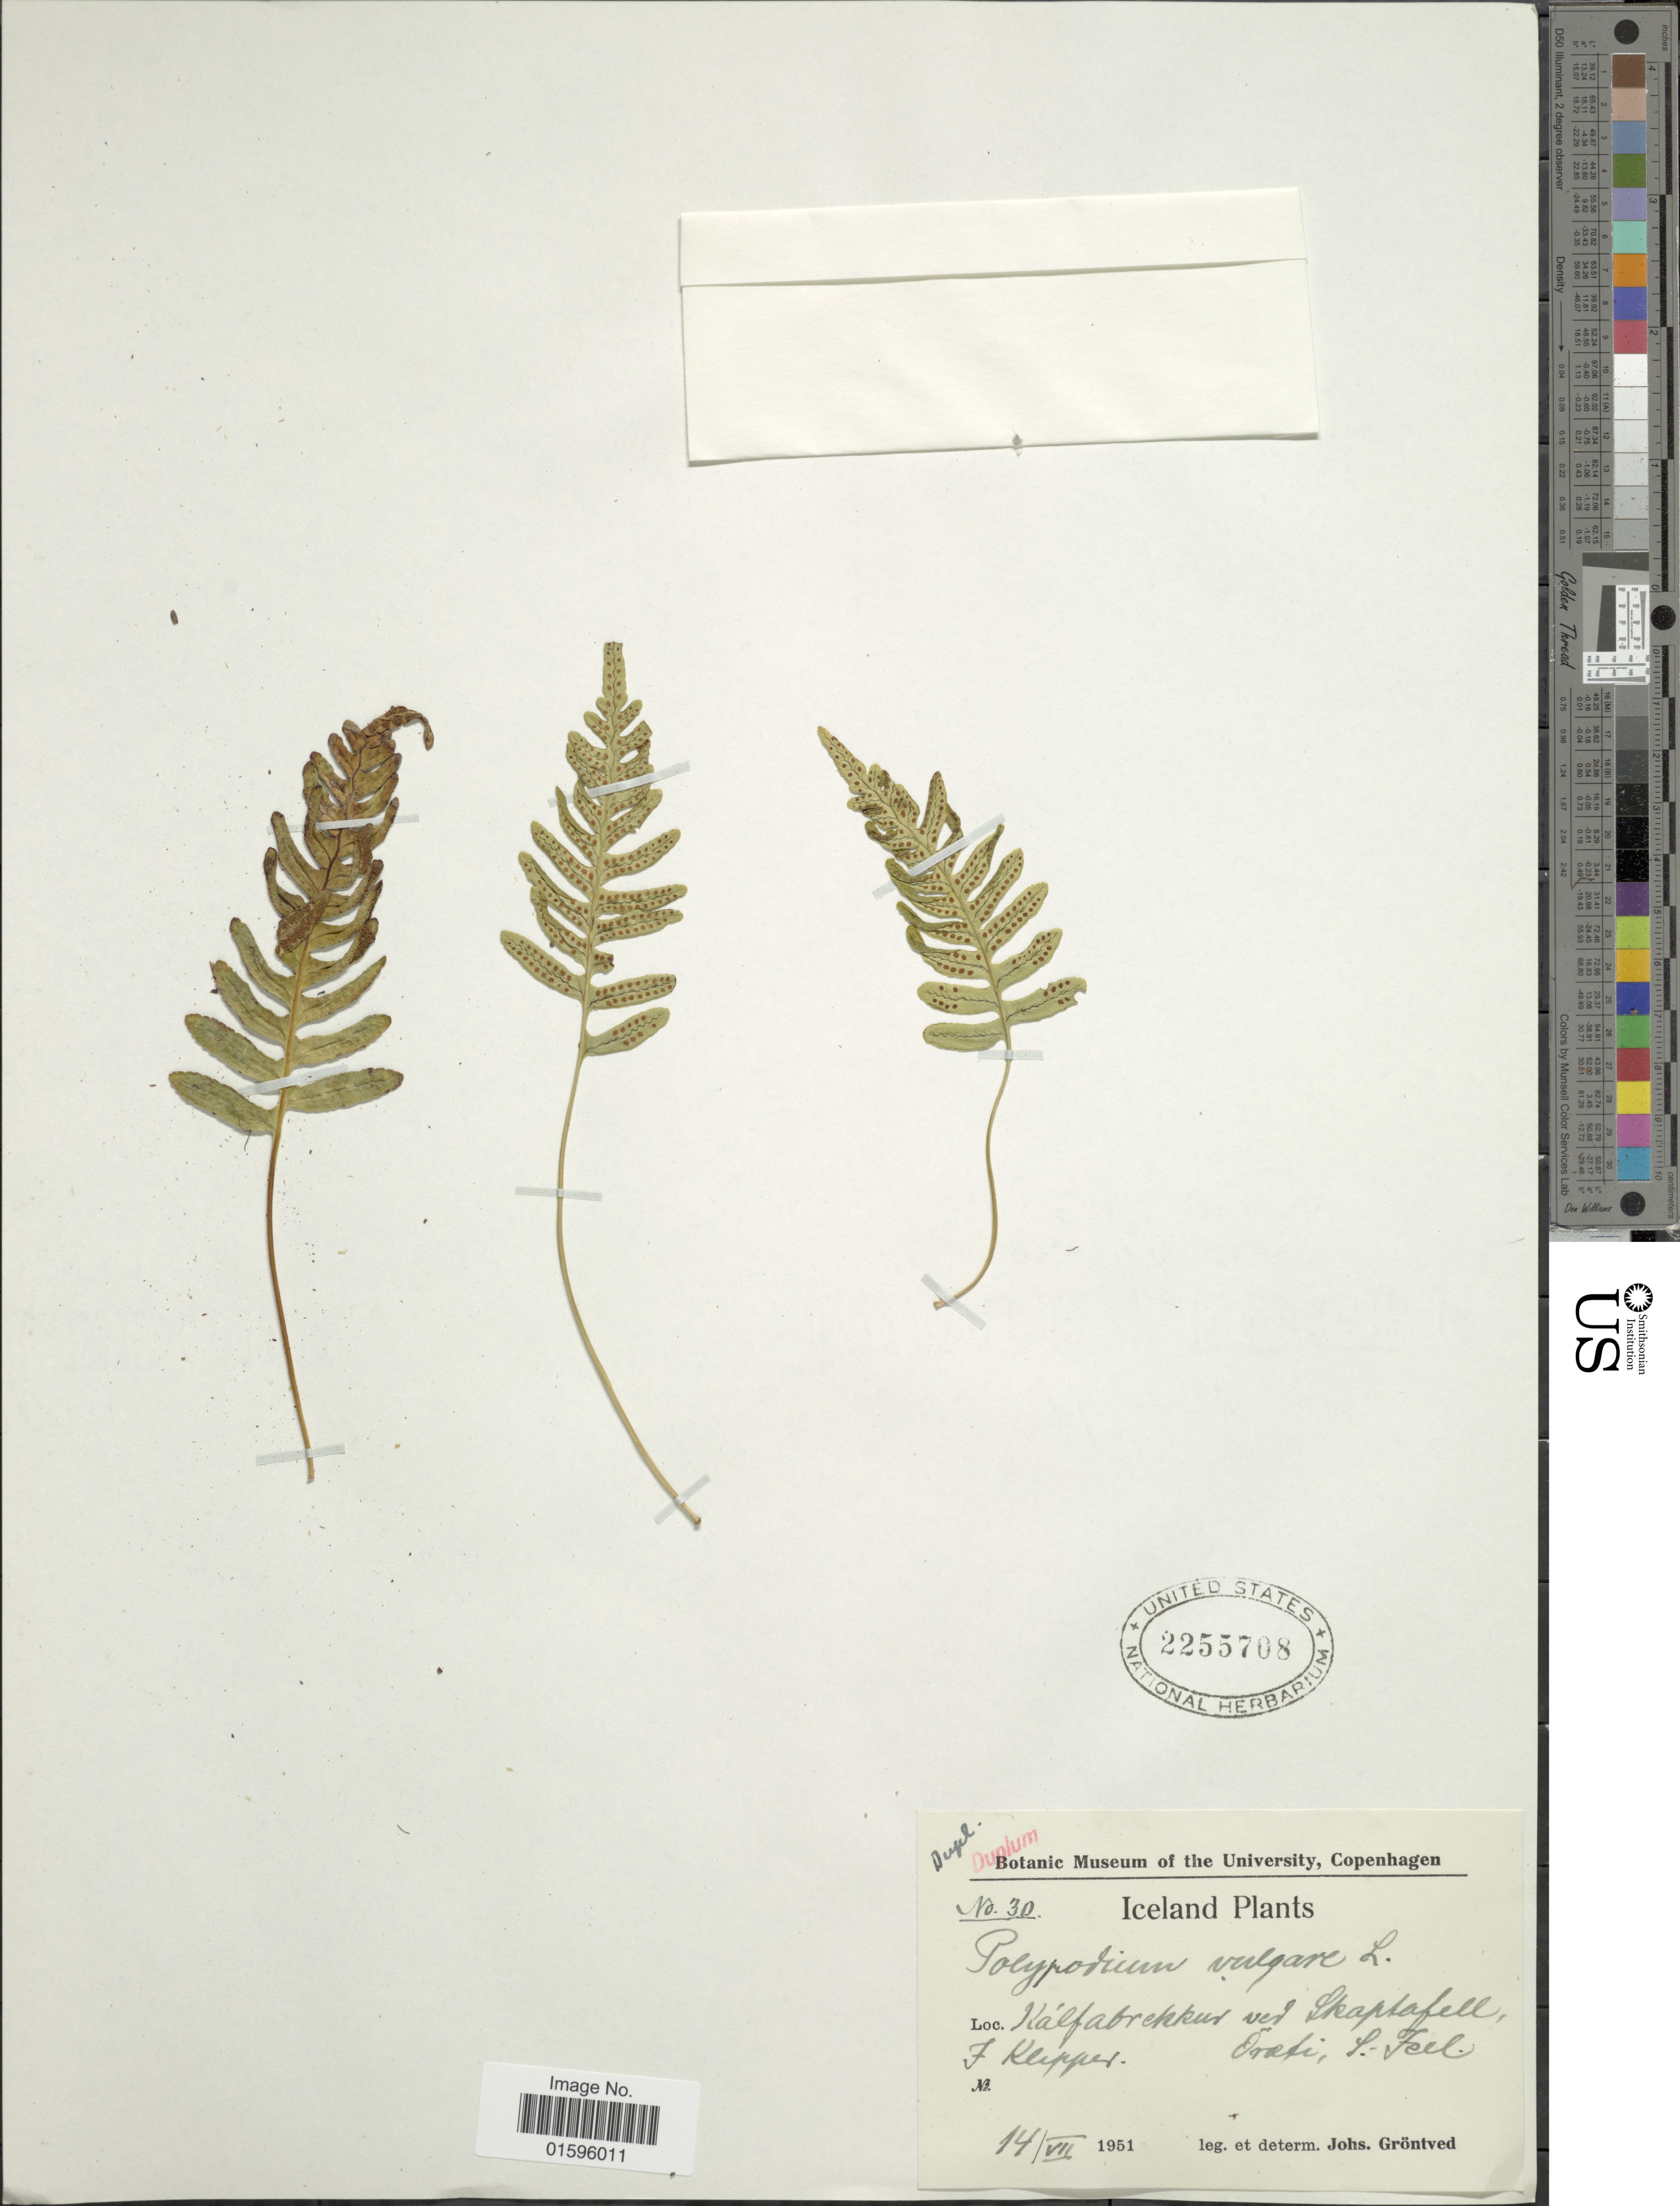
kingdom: Plantae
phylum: Tracheophyta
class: Polypodiopsida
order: Polypodiales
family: Polypodiaceae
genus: Polypodium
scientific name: Polypodium vulgare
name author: L.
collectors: J. Gröntved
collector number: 30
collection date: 1951-07-14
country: Iceland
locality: Kalfabrekkur ved Skaftafell.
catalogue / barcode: US 2255708